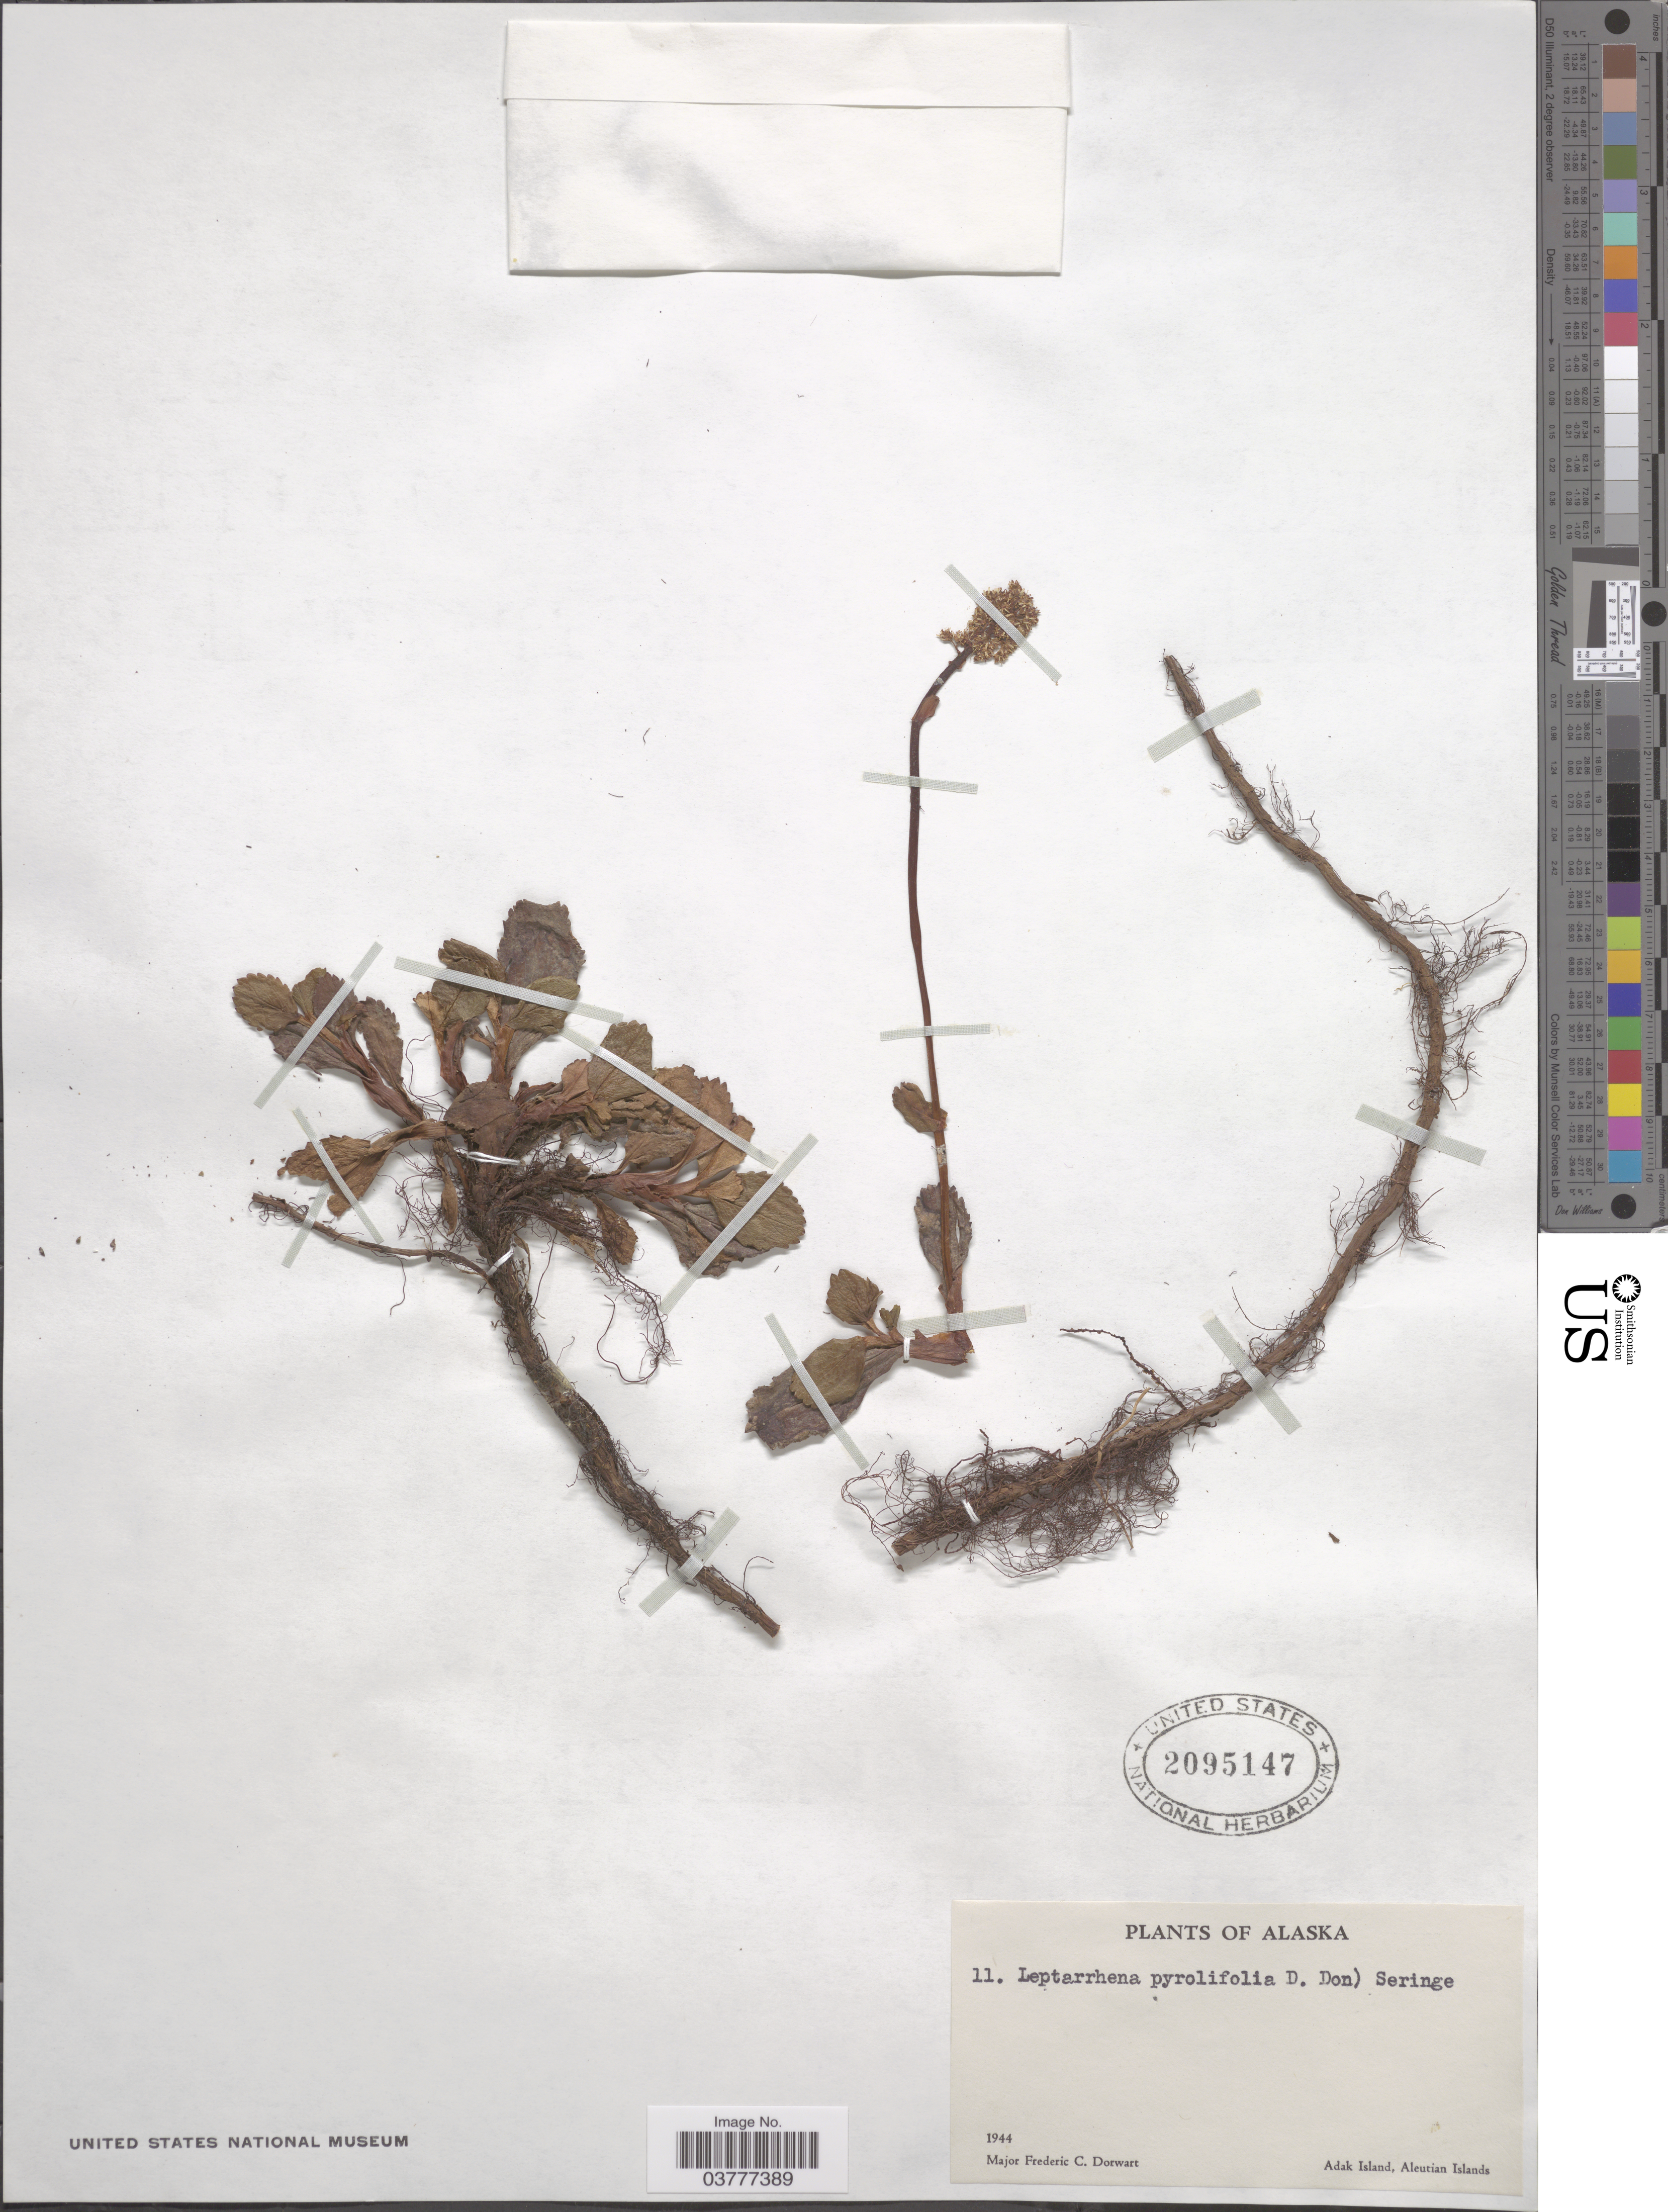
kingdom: Plantae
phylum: Tracheophyta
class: Magnoliopsida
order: Saxifragales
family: Saxifragaceae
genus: Leptarrhena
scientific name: Leptarrhena pyrolifolia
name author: (D. Don) Ser.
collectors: F. Dorwart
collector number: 11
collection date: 1944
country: United States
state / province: Alaska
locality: Adak Island, Aleutian Islands.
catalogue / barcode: US 2095147